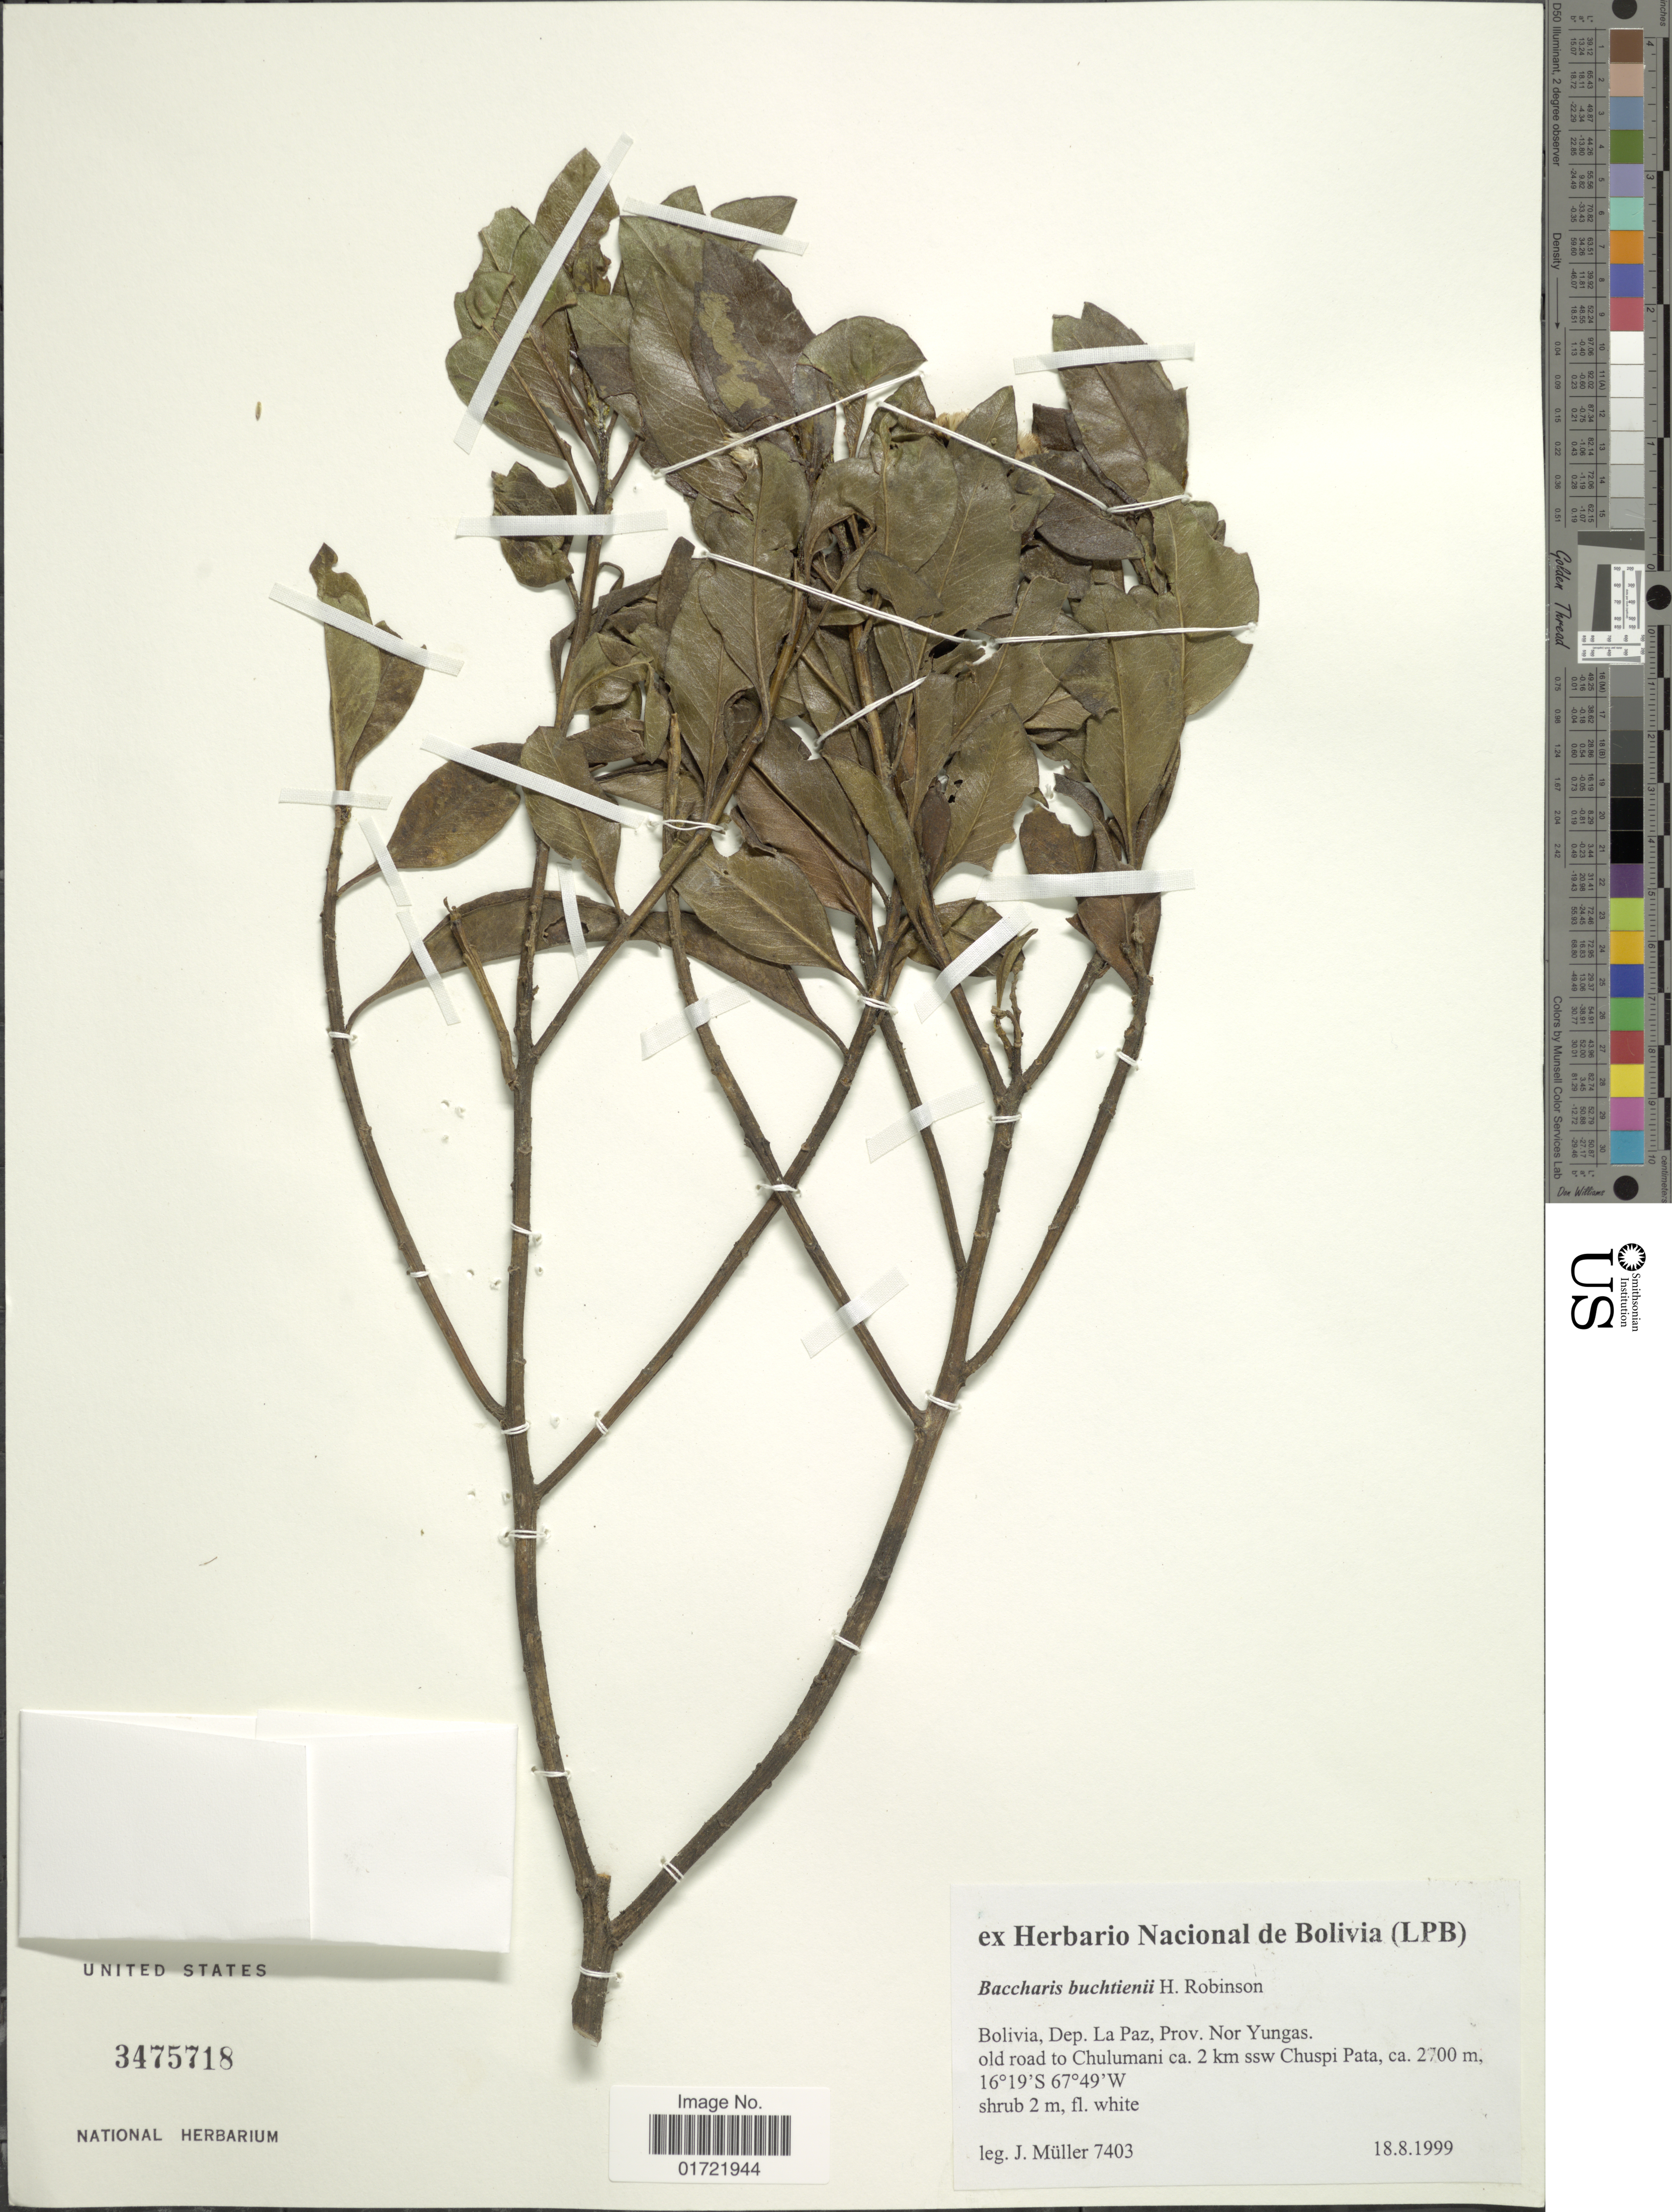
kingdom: Plantae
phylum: Tracheophyta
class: Magnoliopsida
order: Asterales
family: Asteraceae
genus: Baccharis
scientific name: Baccharis buchtienii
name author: H. Rob.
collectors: J. Müller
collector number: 7403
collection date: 1999-08-18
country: Bolivia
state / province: La Paz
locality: Prov. Nor Yungas. old road to Chulumani ca. 2 k ssw Chuspi Pata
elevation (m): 2700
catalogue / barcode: US 3475718